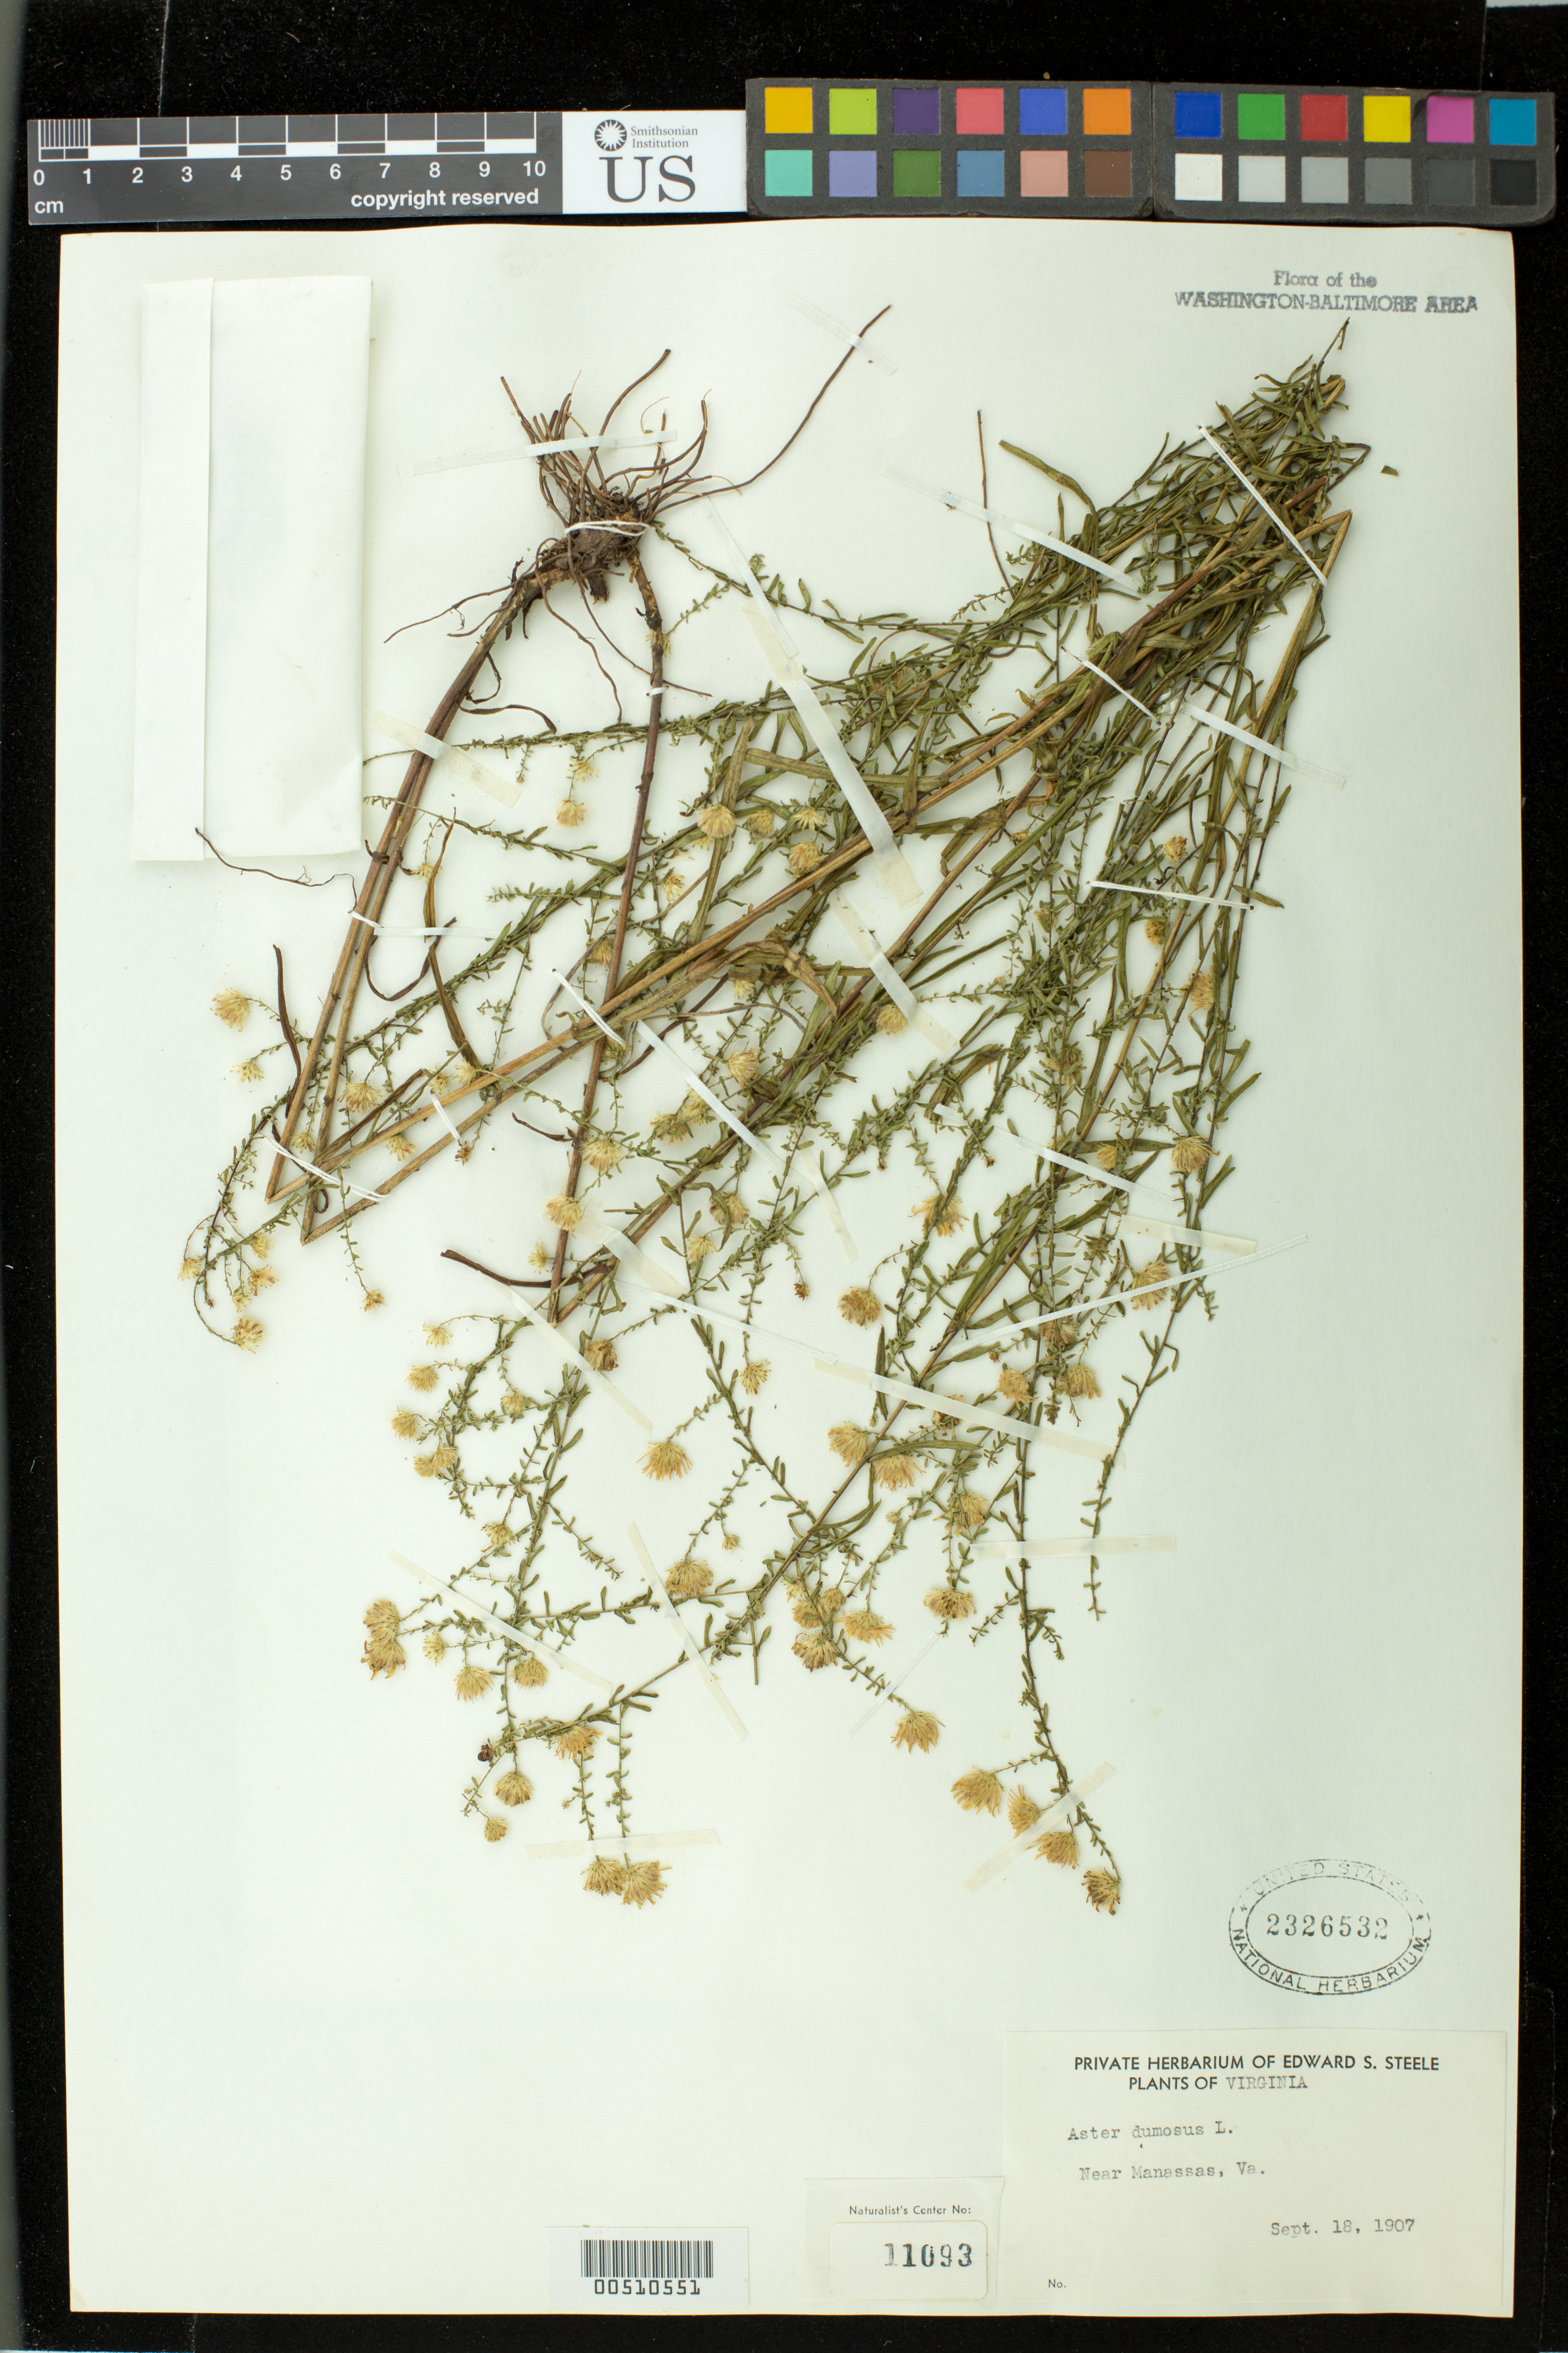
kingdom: Plantae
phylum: Tracheophyta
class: Magnoliopsida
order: Asterales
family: Asteraceae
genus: Symphyotrichum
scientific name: Symphyotrichum dumosum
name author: (L.) G.L. Nesom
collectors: E. Steele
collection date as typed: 18 Sep 1907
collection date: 1907-09-18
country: United States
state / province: Virginia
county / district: Prince William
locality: Near Manassas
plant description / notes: Specimens returned from Naturalist Center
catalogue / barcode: US 2326532